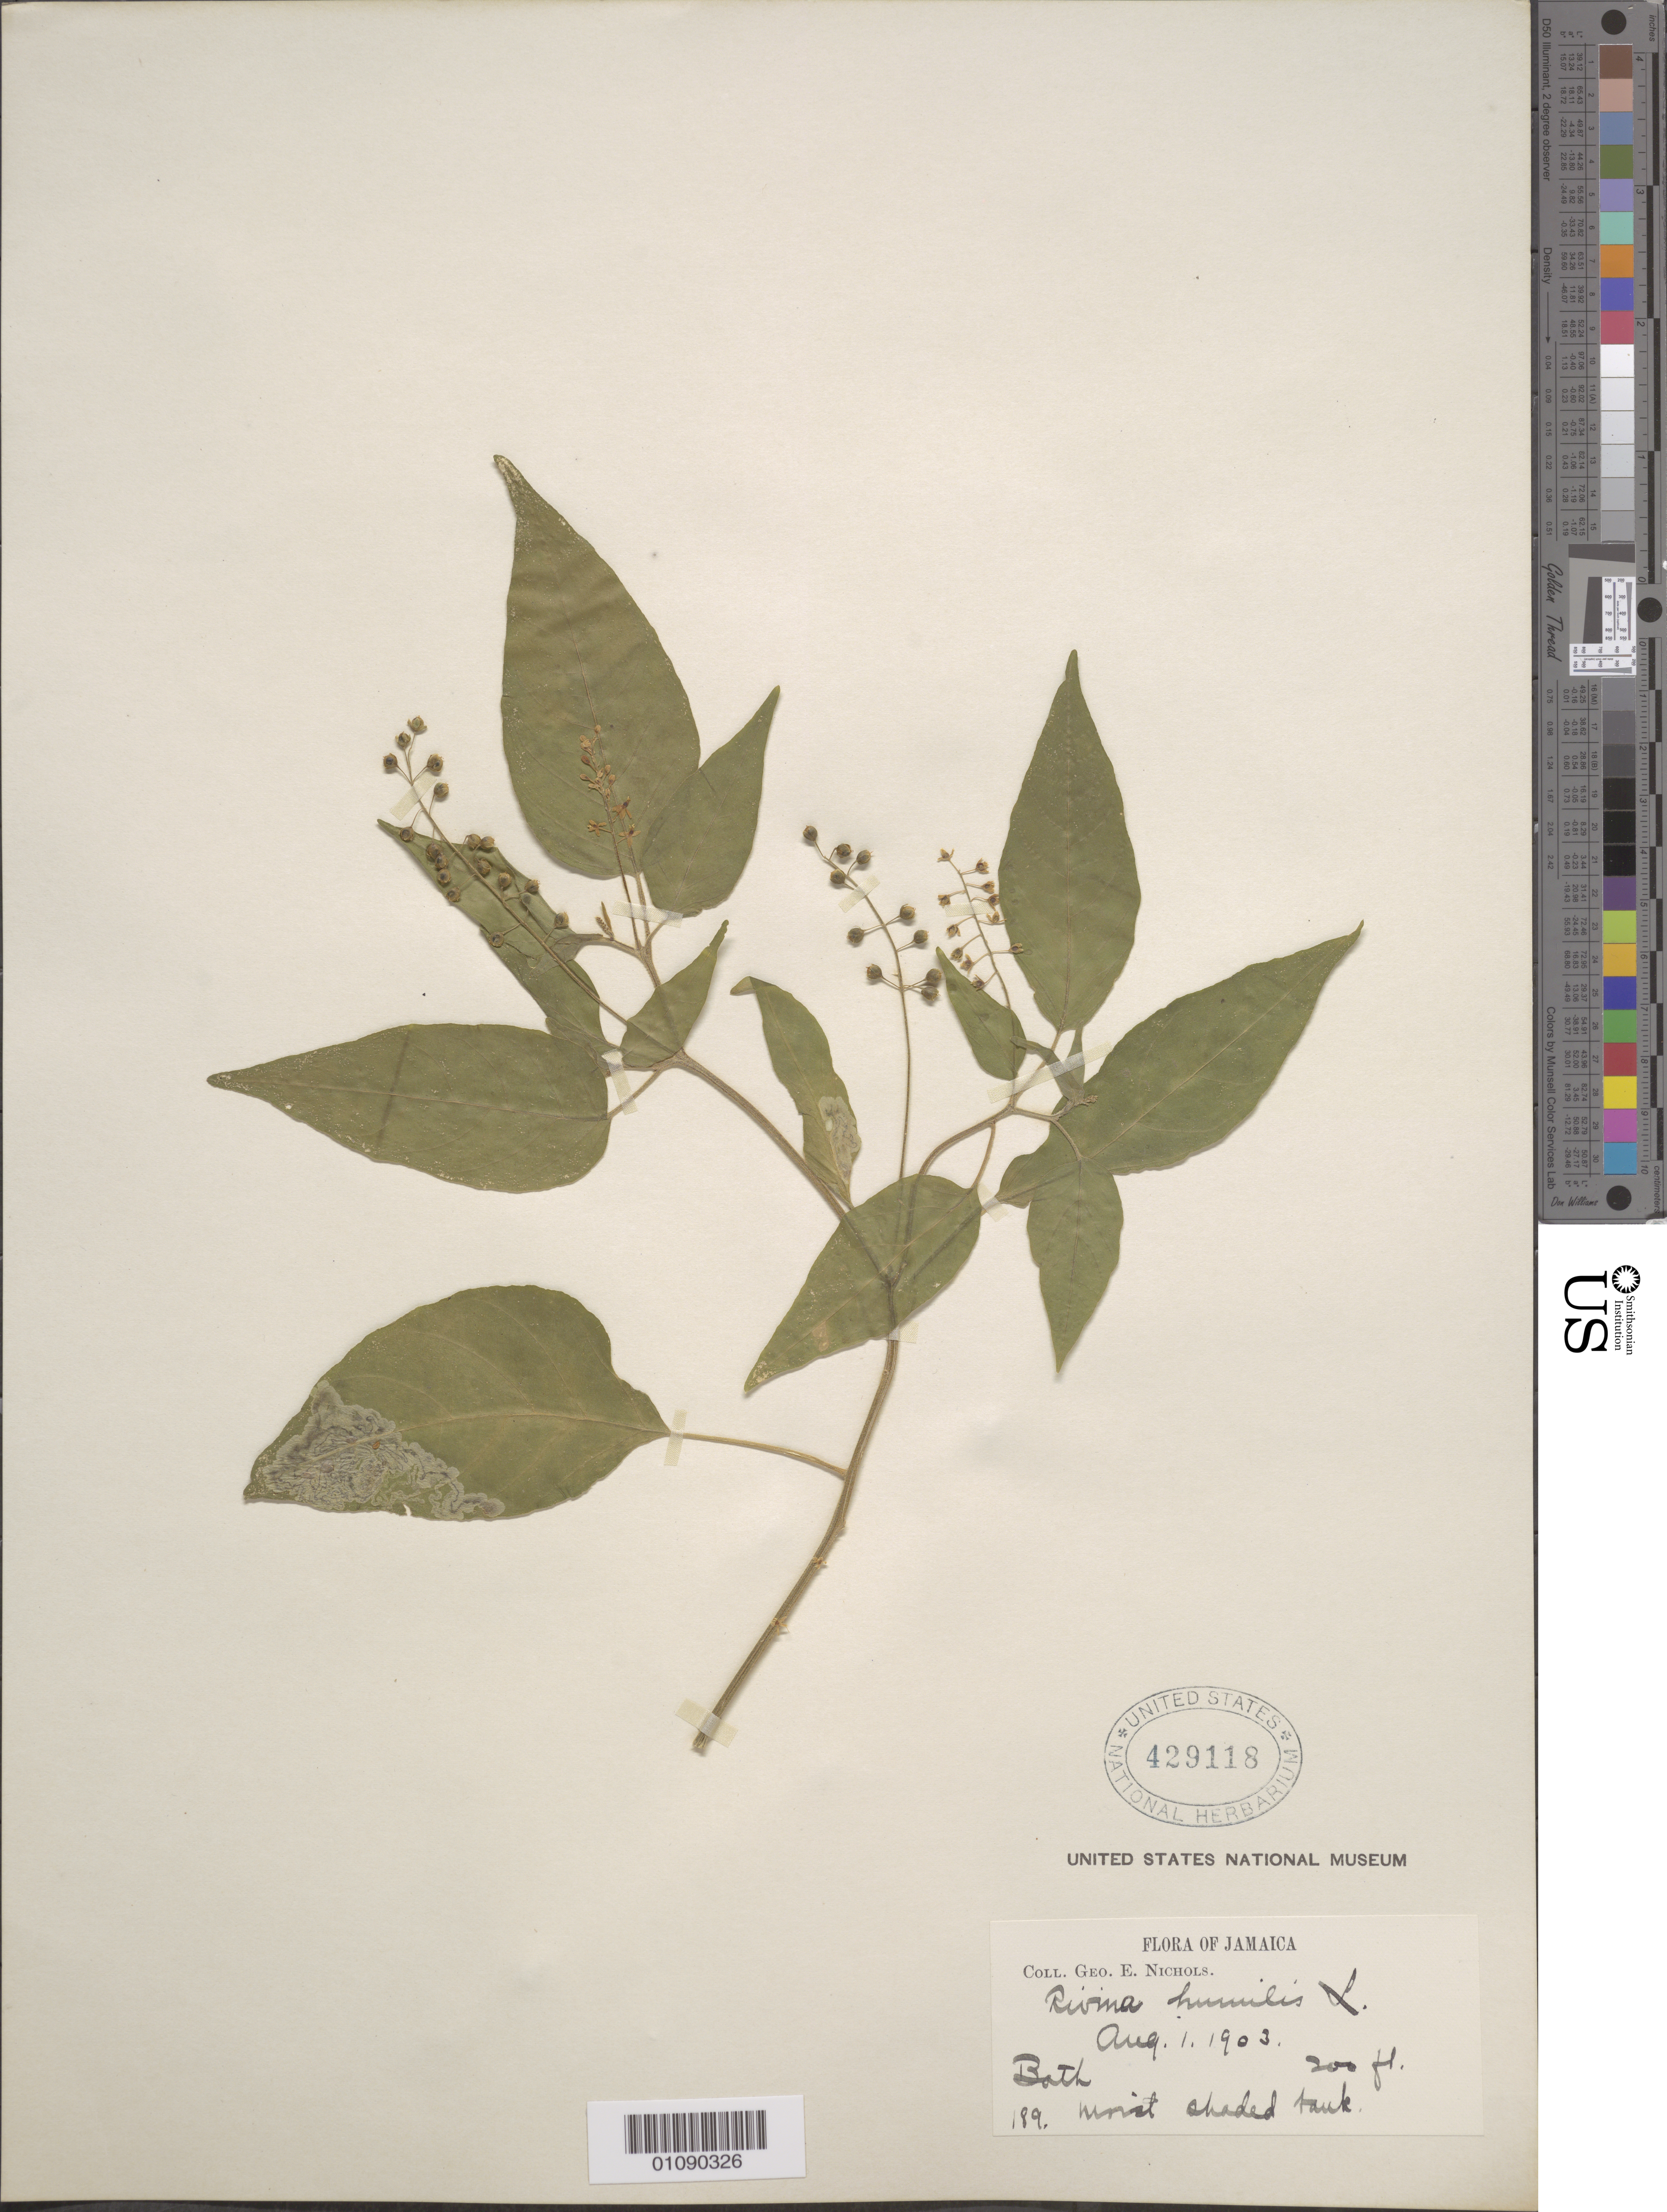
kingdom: Plantae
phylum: Tracheophyta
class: Magnoliopsida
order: Caryophyllales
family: Phytolaccaceae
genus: Rivina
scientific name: Rivina humilis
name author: L.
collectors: G. E. Nichols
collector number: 189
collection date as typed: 01 Aug 1903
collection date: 1903-08-01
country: Jamaica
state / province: Manchester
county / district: Bath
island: Jamaica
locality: Bath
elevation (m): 61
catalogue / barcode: US 429118